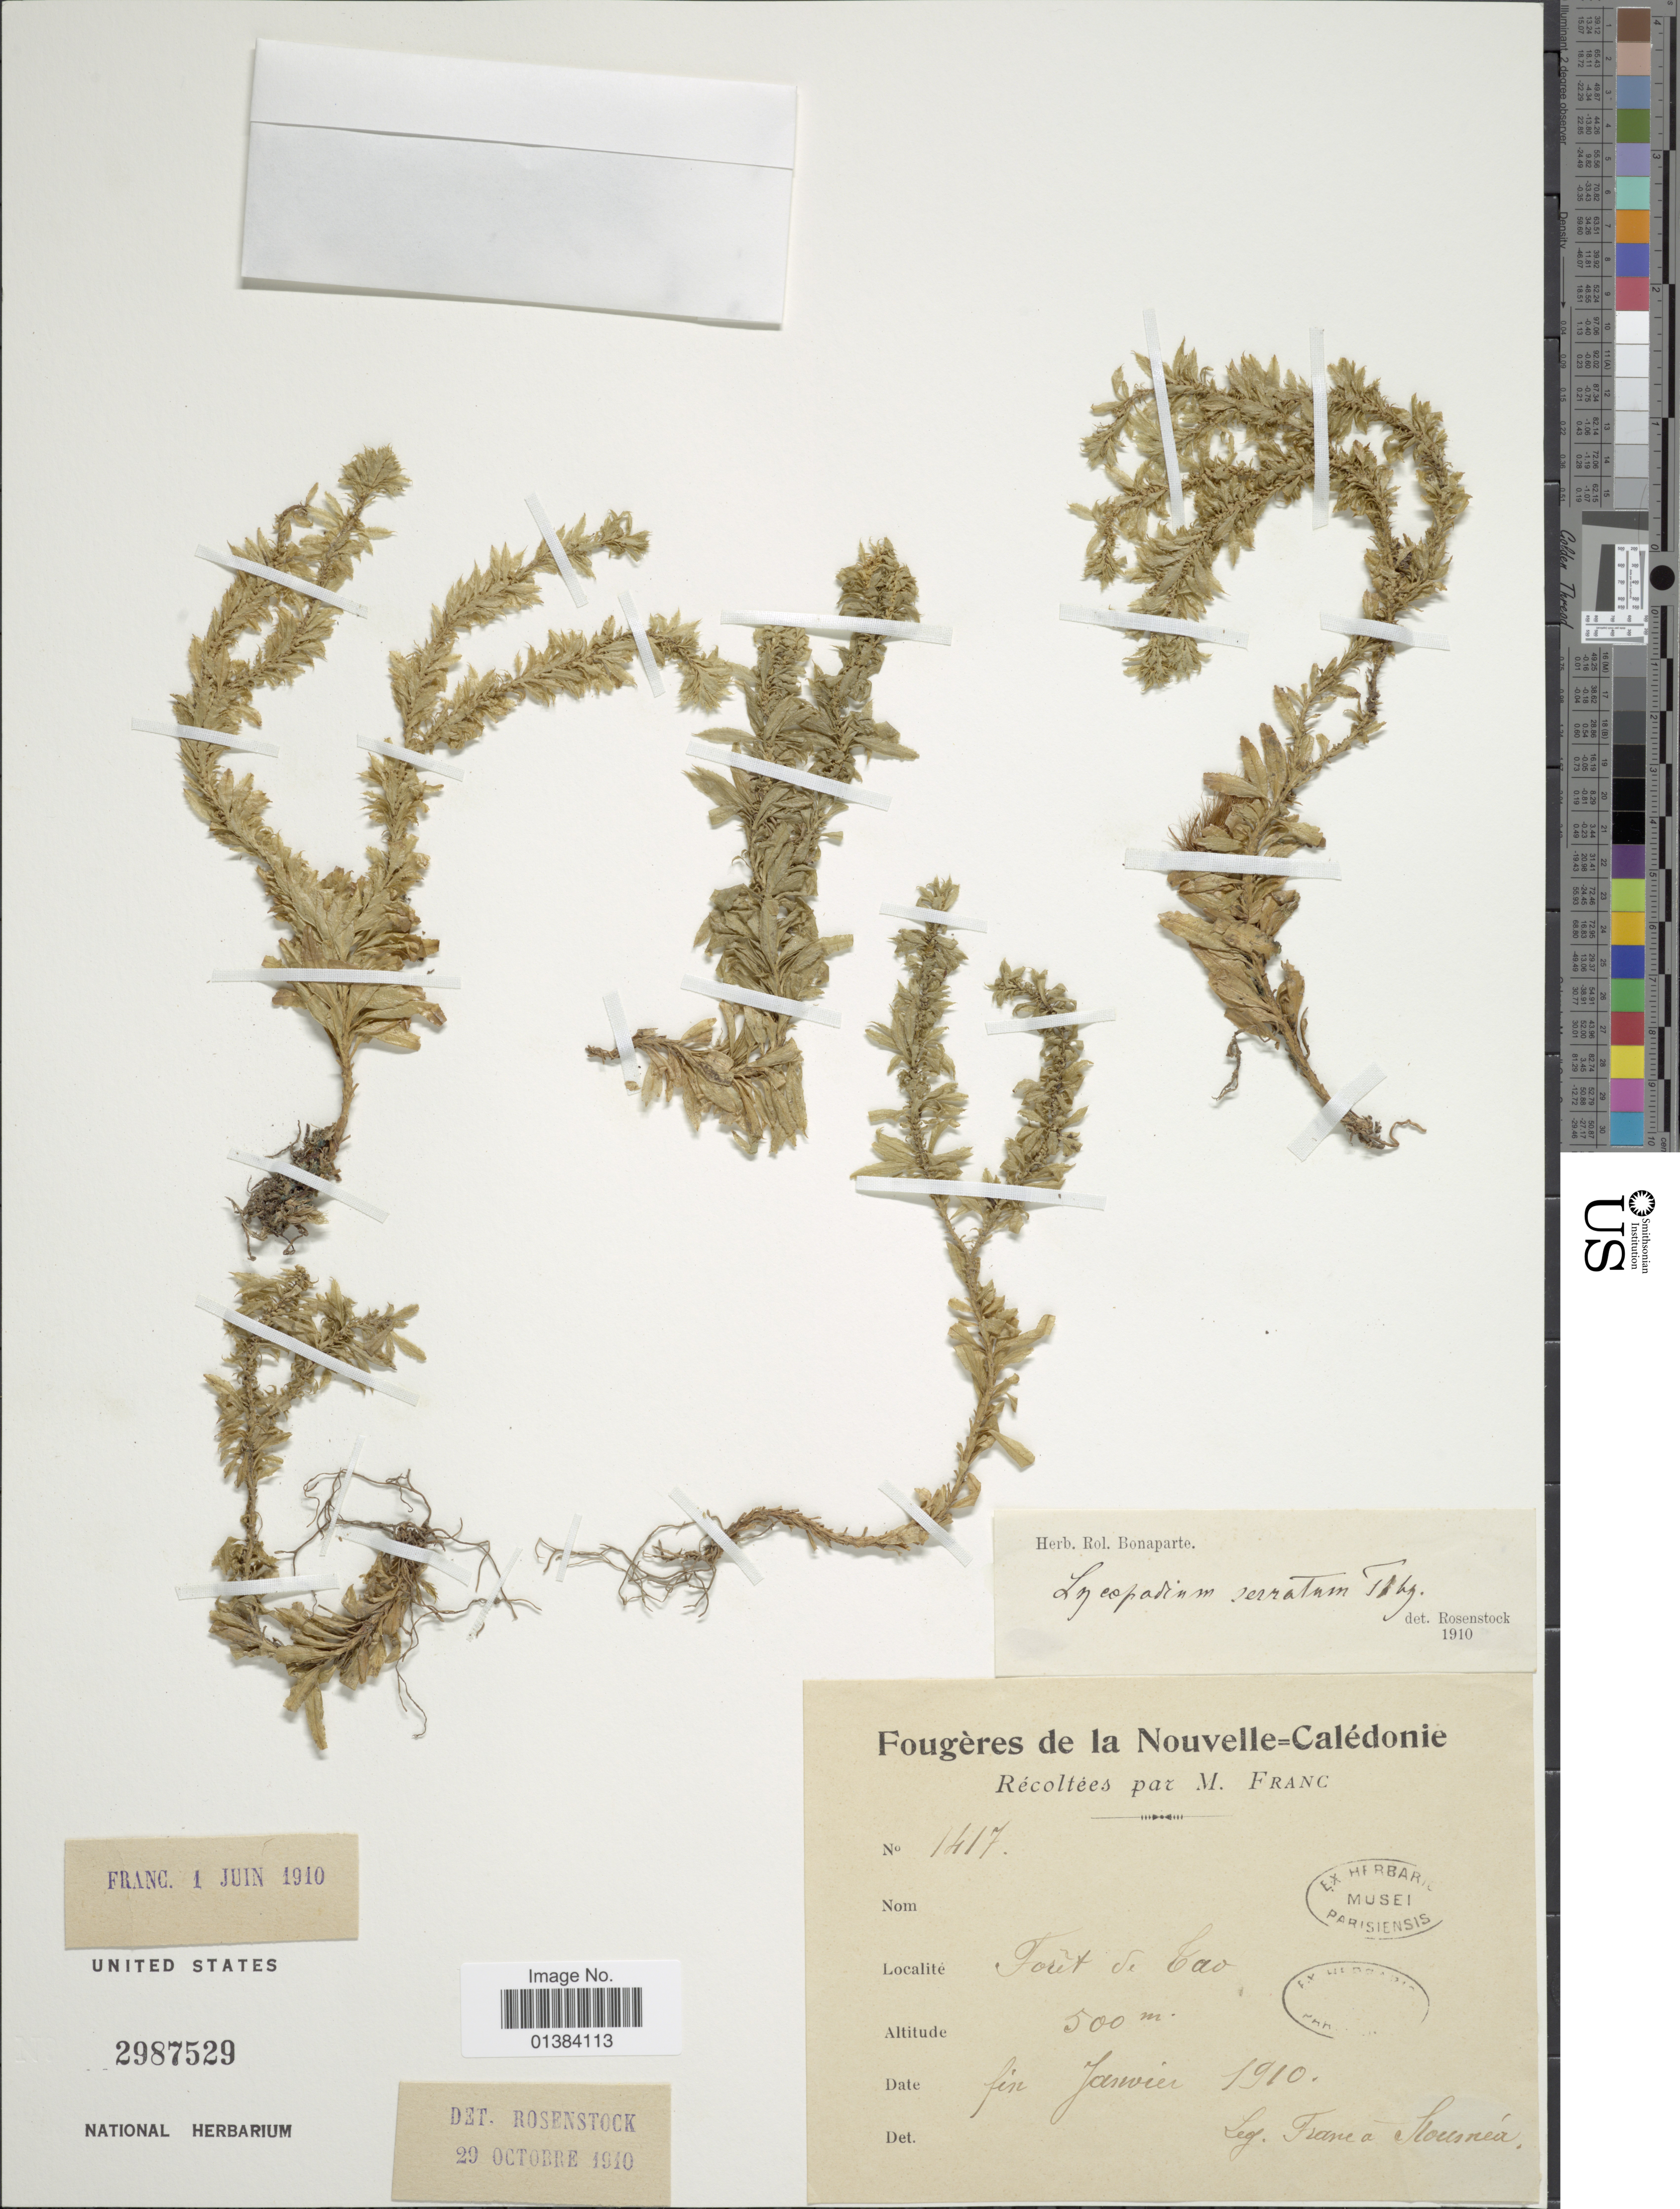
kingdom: Plantae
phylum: Tracheophyta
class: Lycopodiopsida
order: Lycopodiales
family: Lycopodiaceae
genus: Huperzia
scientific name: Huperzia serrata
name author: (Thunb.) Trevis.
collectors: M. Franc & Slousneá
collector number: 1417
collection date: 1910-01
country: New Caledonia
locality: Forêt de Tao.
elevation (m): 500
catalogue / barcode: US 2987529